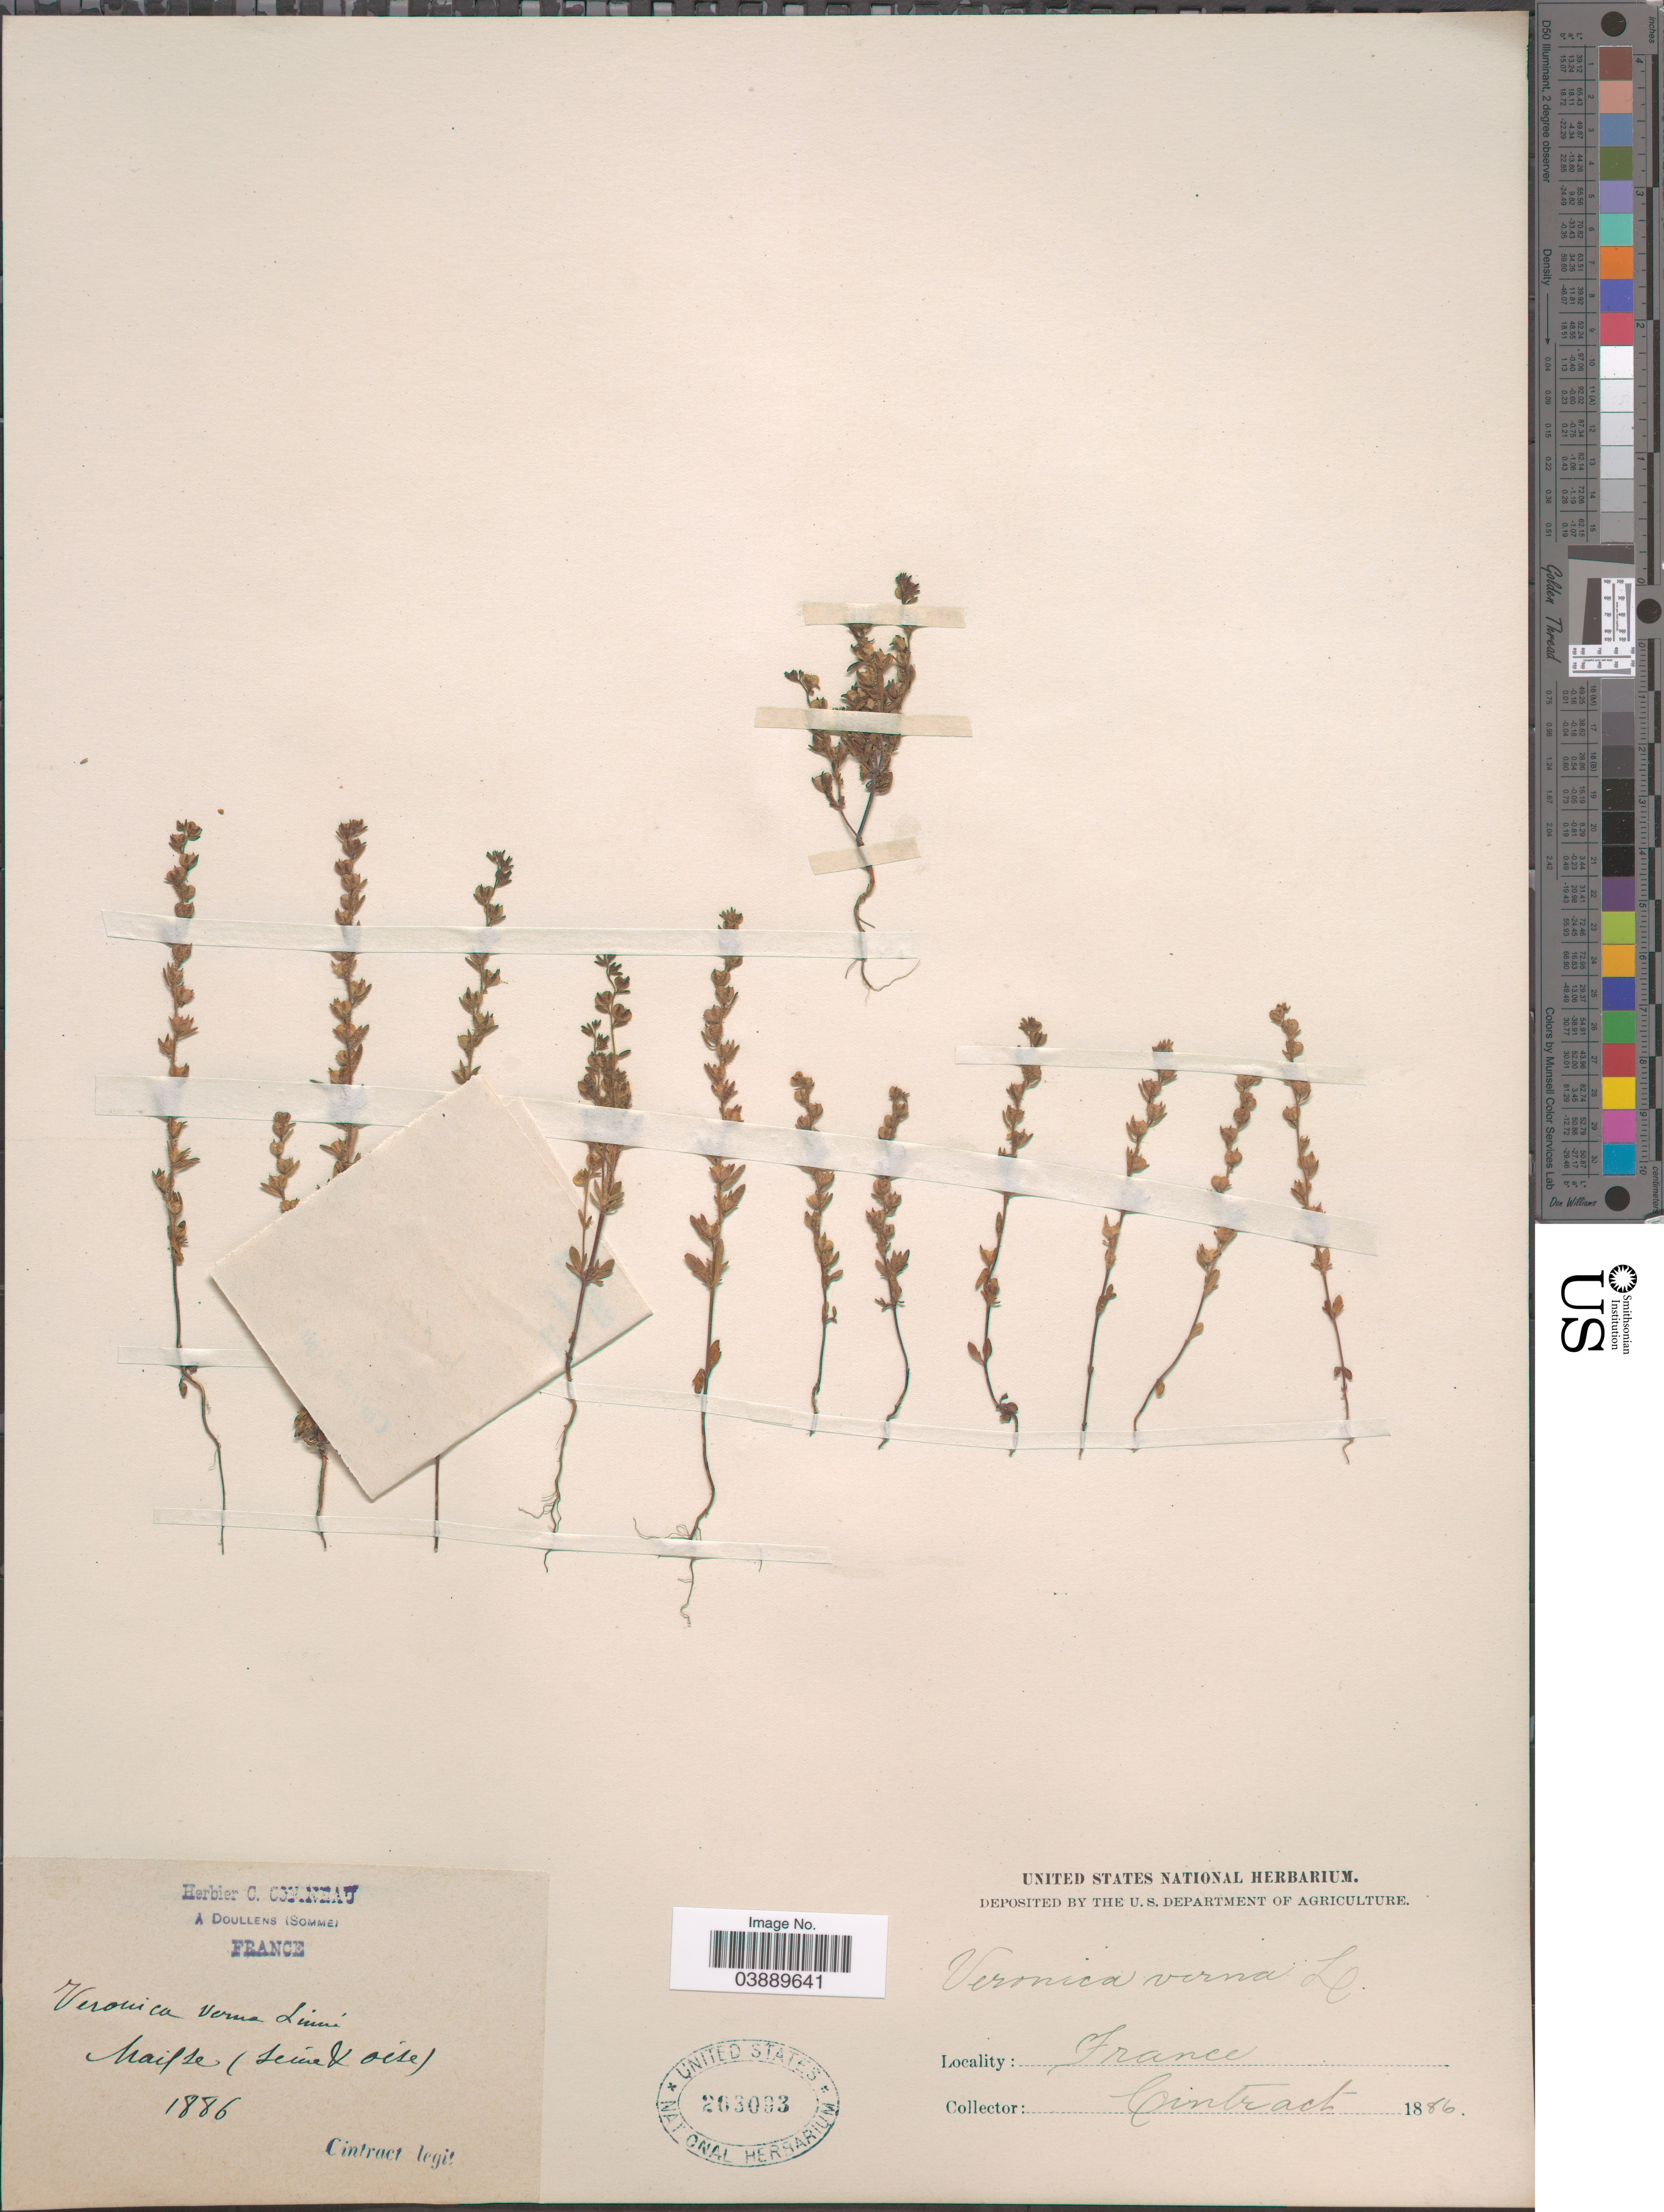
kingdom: Plantae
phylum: Tracheophyta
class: Magnoliopsida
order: Lamiales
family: Plantaginaceae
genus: Veronica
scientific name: Veronica verna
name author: L.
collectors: Cintract, --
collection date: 1886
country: France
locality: Maisse (Seine & Oise).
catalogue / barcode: US 263093